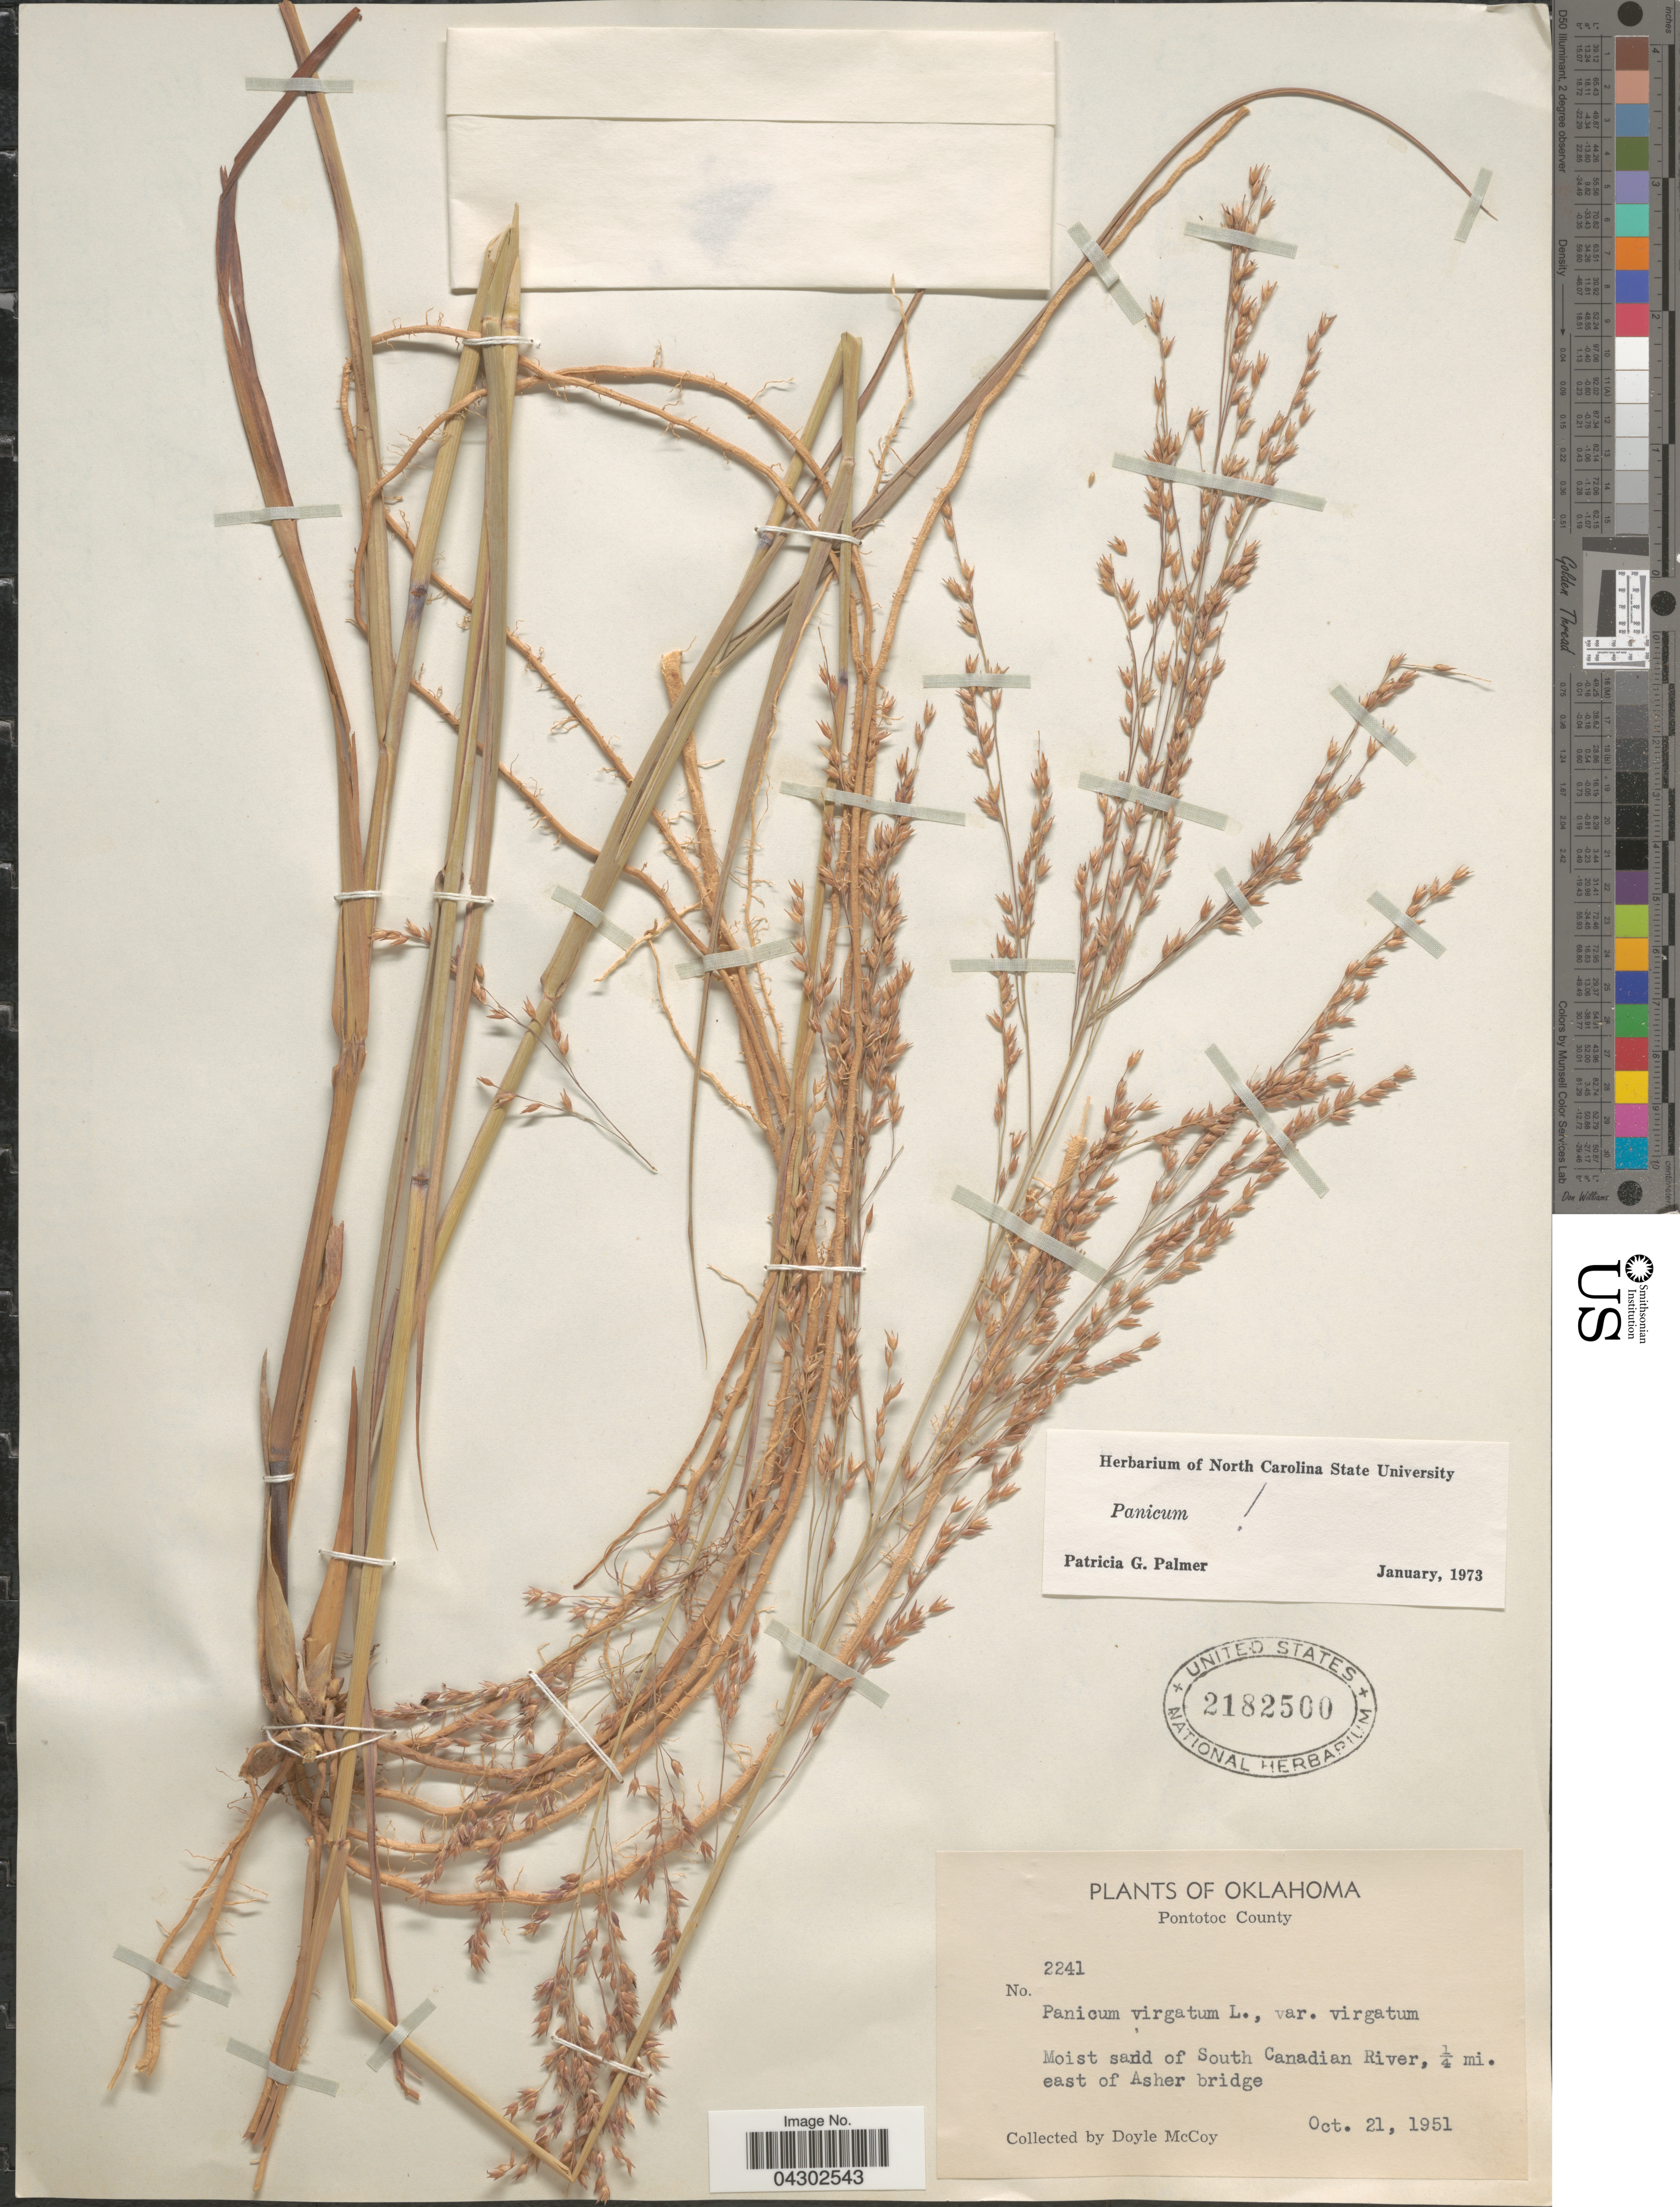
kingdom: Plantae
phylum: Tracheophyta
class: Liliopsida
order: Poales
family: Poaceae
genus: Panicum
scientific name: Panicum virgatum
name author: L.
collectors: D. McCoy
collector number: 2241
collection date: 1951-10-21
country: United States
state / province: Oklahoma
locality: Pontotoc County. Moist sand of South Canadian River, ¼ mi. east of Asher bridge.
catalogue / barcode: US 2182500